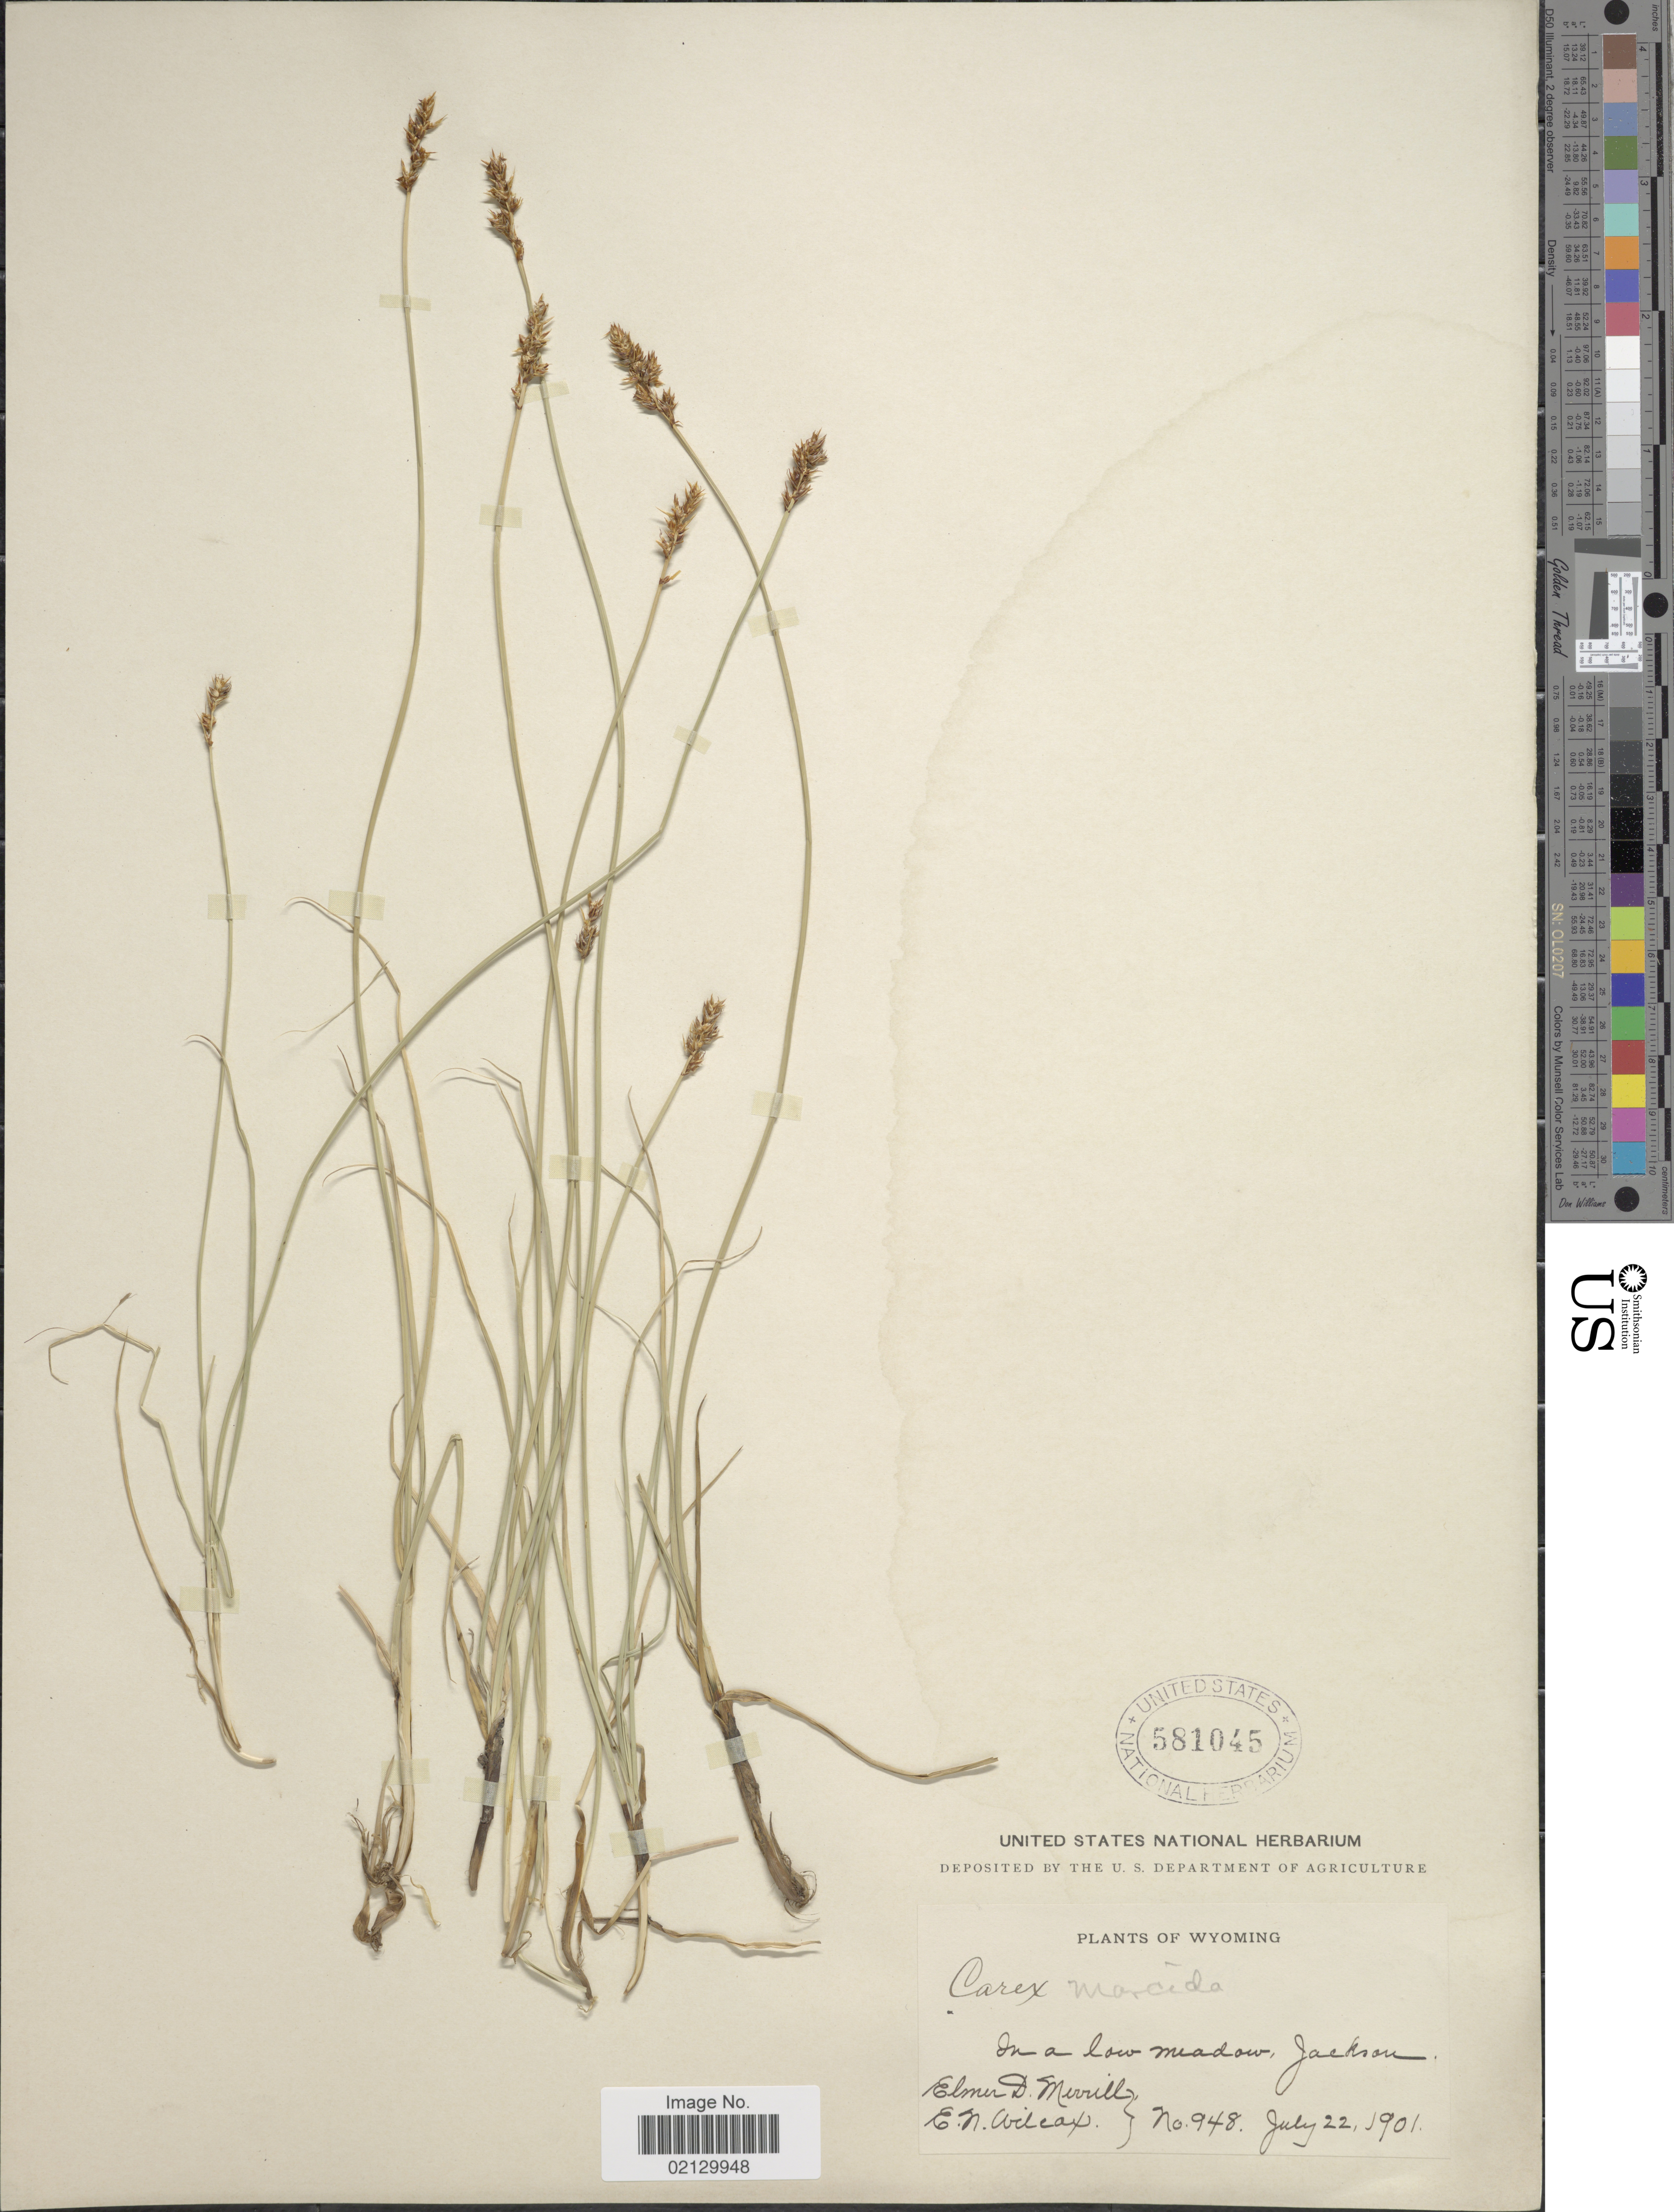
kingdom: Plantae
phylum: Tracheophyta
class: Liliopsida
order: Poales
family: Cyperaceae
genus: Carex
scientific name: Carex praegracilis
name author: W. Boott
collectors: E. D. Merrill & E. Wilcox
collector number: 948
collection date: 1901-07-22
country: United States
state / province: Wyoming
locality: In a low meadow, Jackson.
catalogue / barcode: US 581045